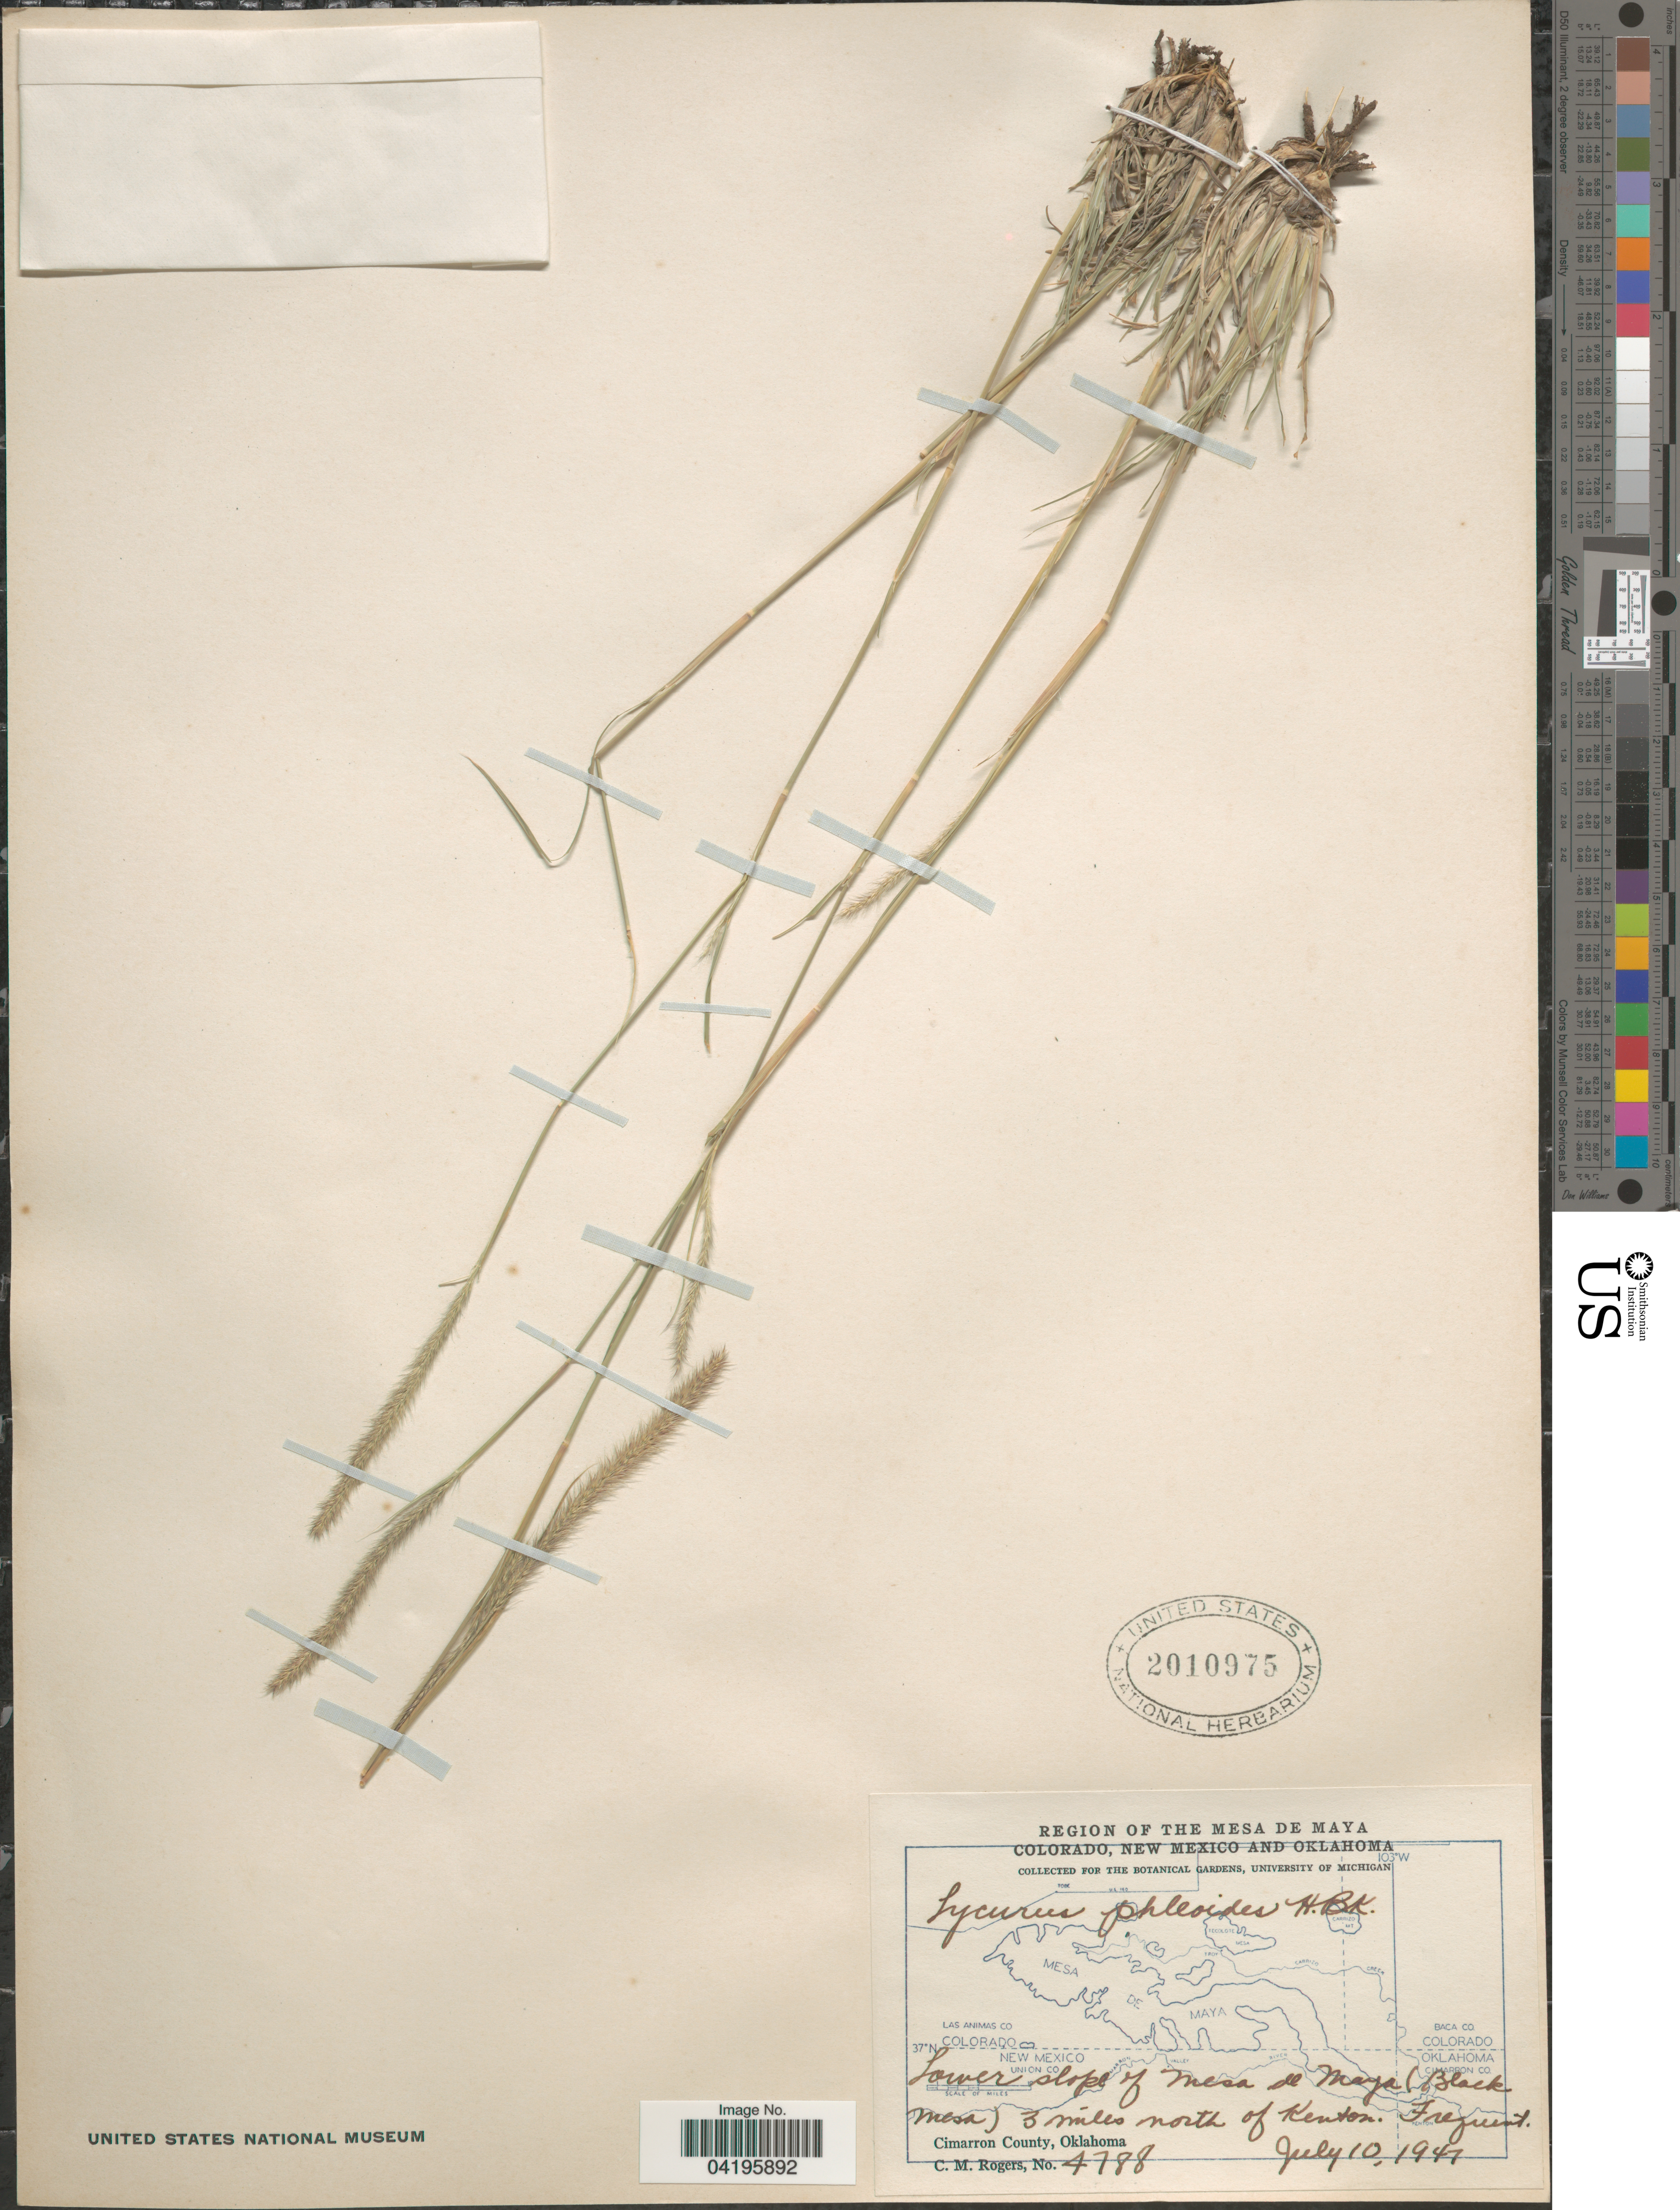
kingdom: Plantae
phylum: Tracheophyta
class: Liliopsida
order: Poales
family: Poaceae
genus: Muhlenbergia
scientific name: Muhlenbergia phleoides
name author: (Kunth) Columbus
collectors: C. M. Rogers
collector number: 4788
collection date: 1947-07-10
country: United States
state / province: Oklahoma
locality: Region of the Mesa de Maya. Lower slope of Mesa de Maya (Black Mesa) 3 miles north of Kenton. Frequent. Cimarron County.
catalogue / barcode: US 2010975